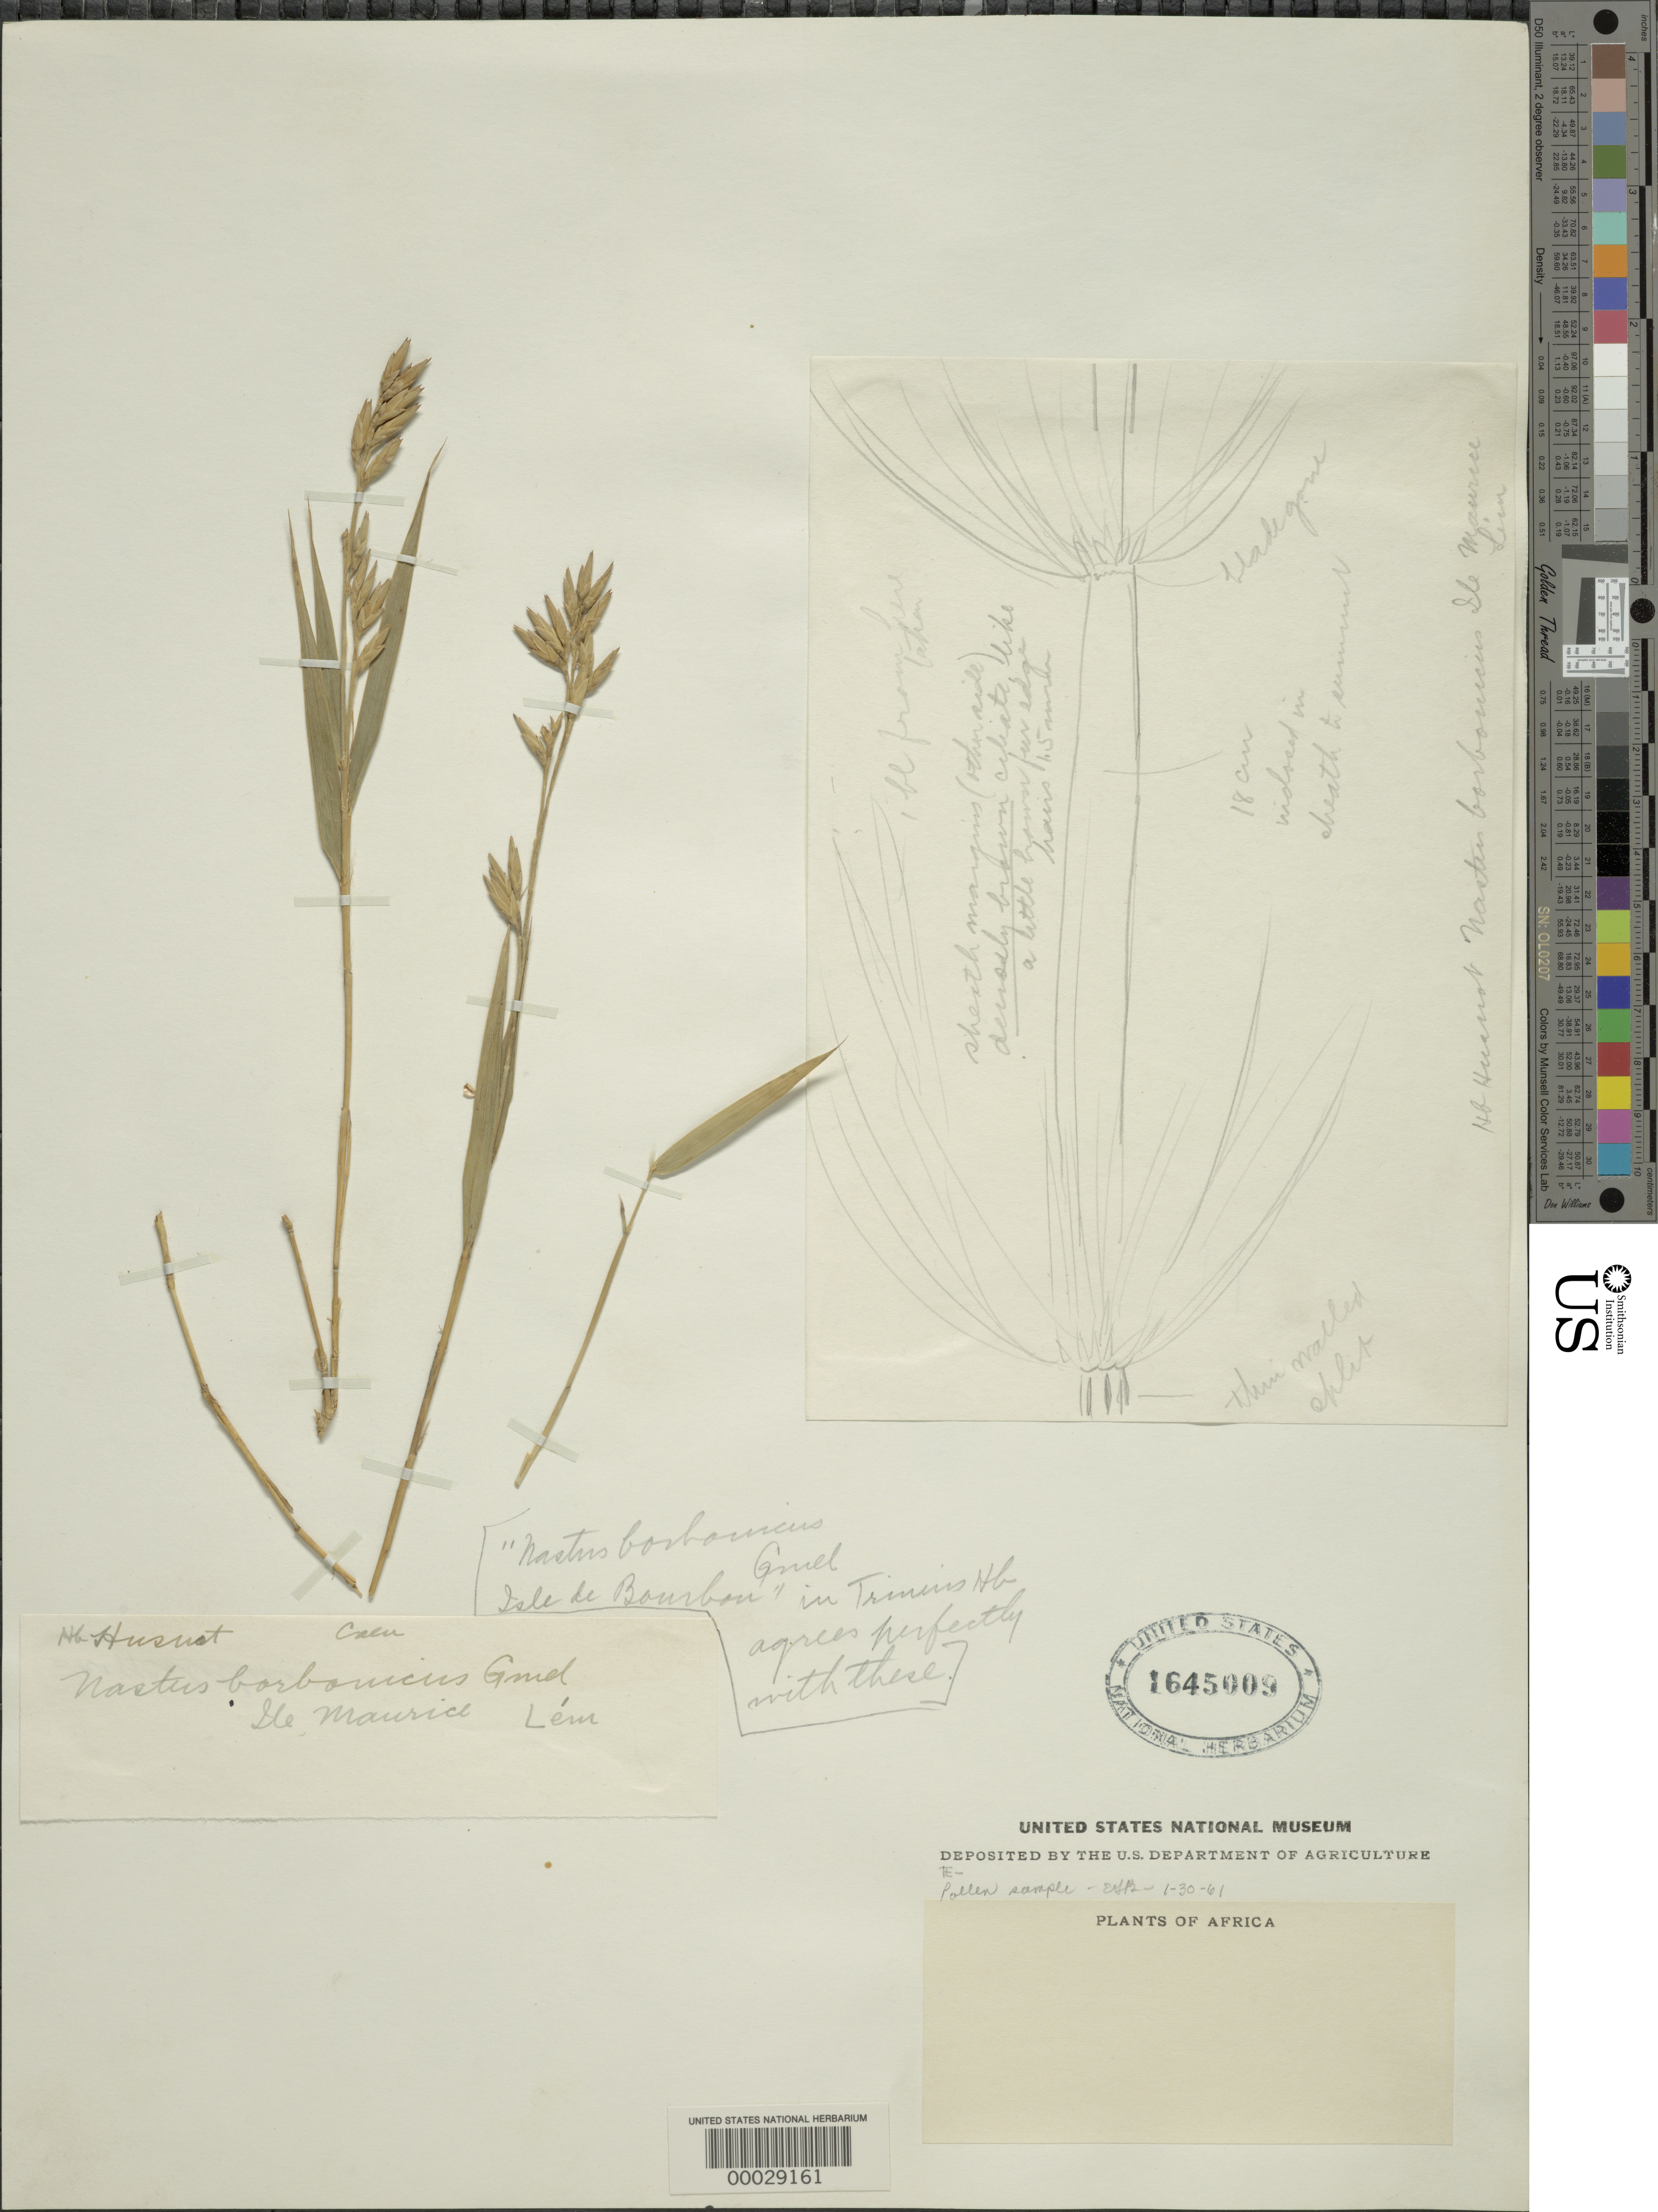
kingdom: Plantae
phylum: Tracheophyta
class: Liliopsida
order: Poales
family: Poaceae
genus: Nastus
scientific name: Nastus borbonicus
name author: J.F. Gmel.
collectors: Husnot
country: Mauritius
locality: Ile Maurice.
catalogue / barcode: US 1645009